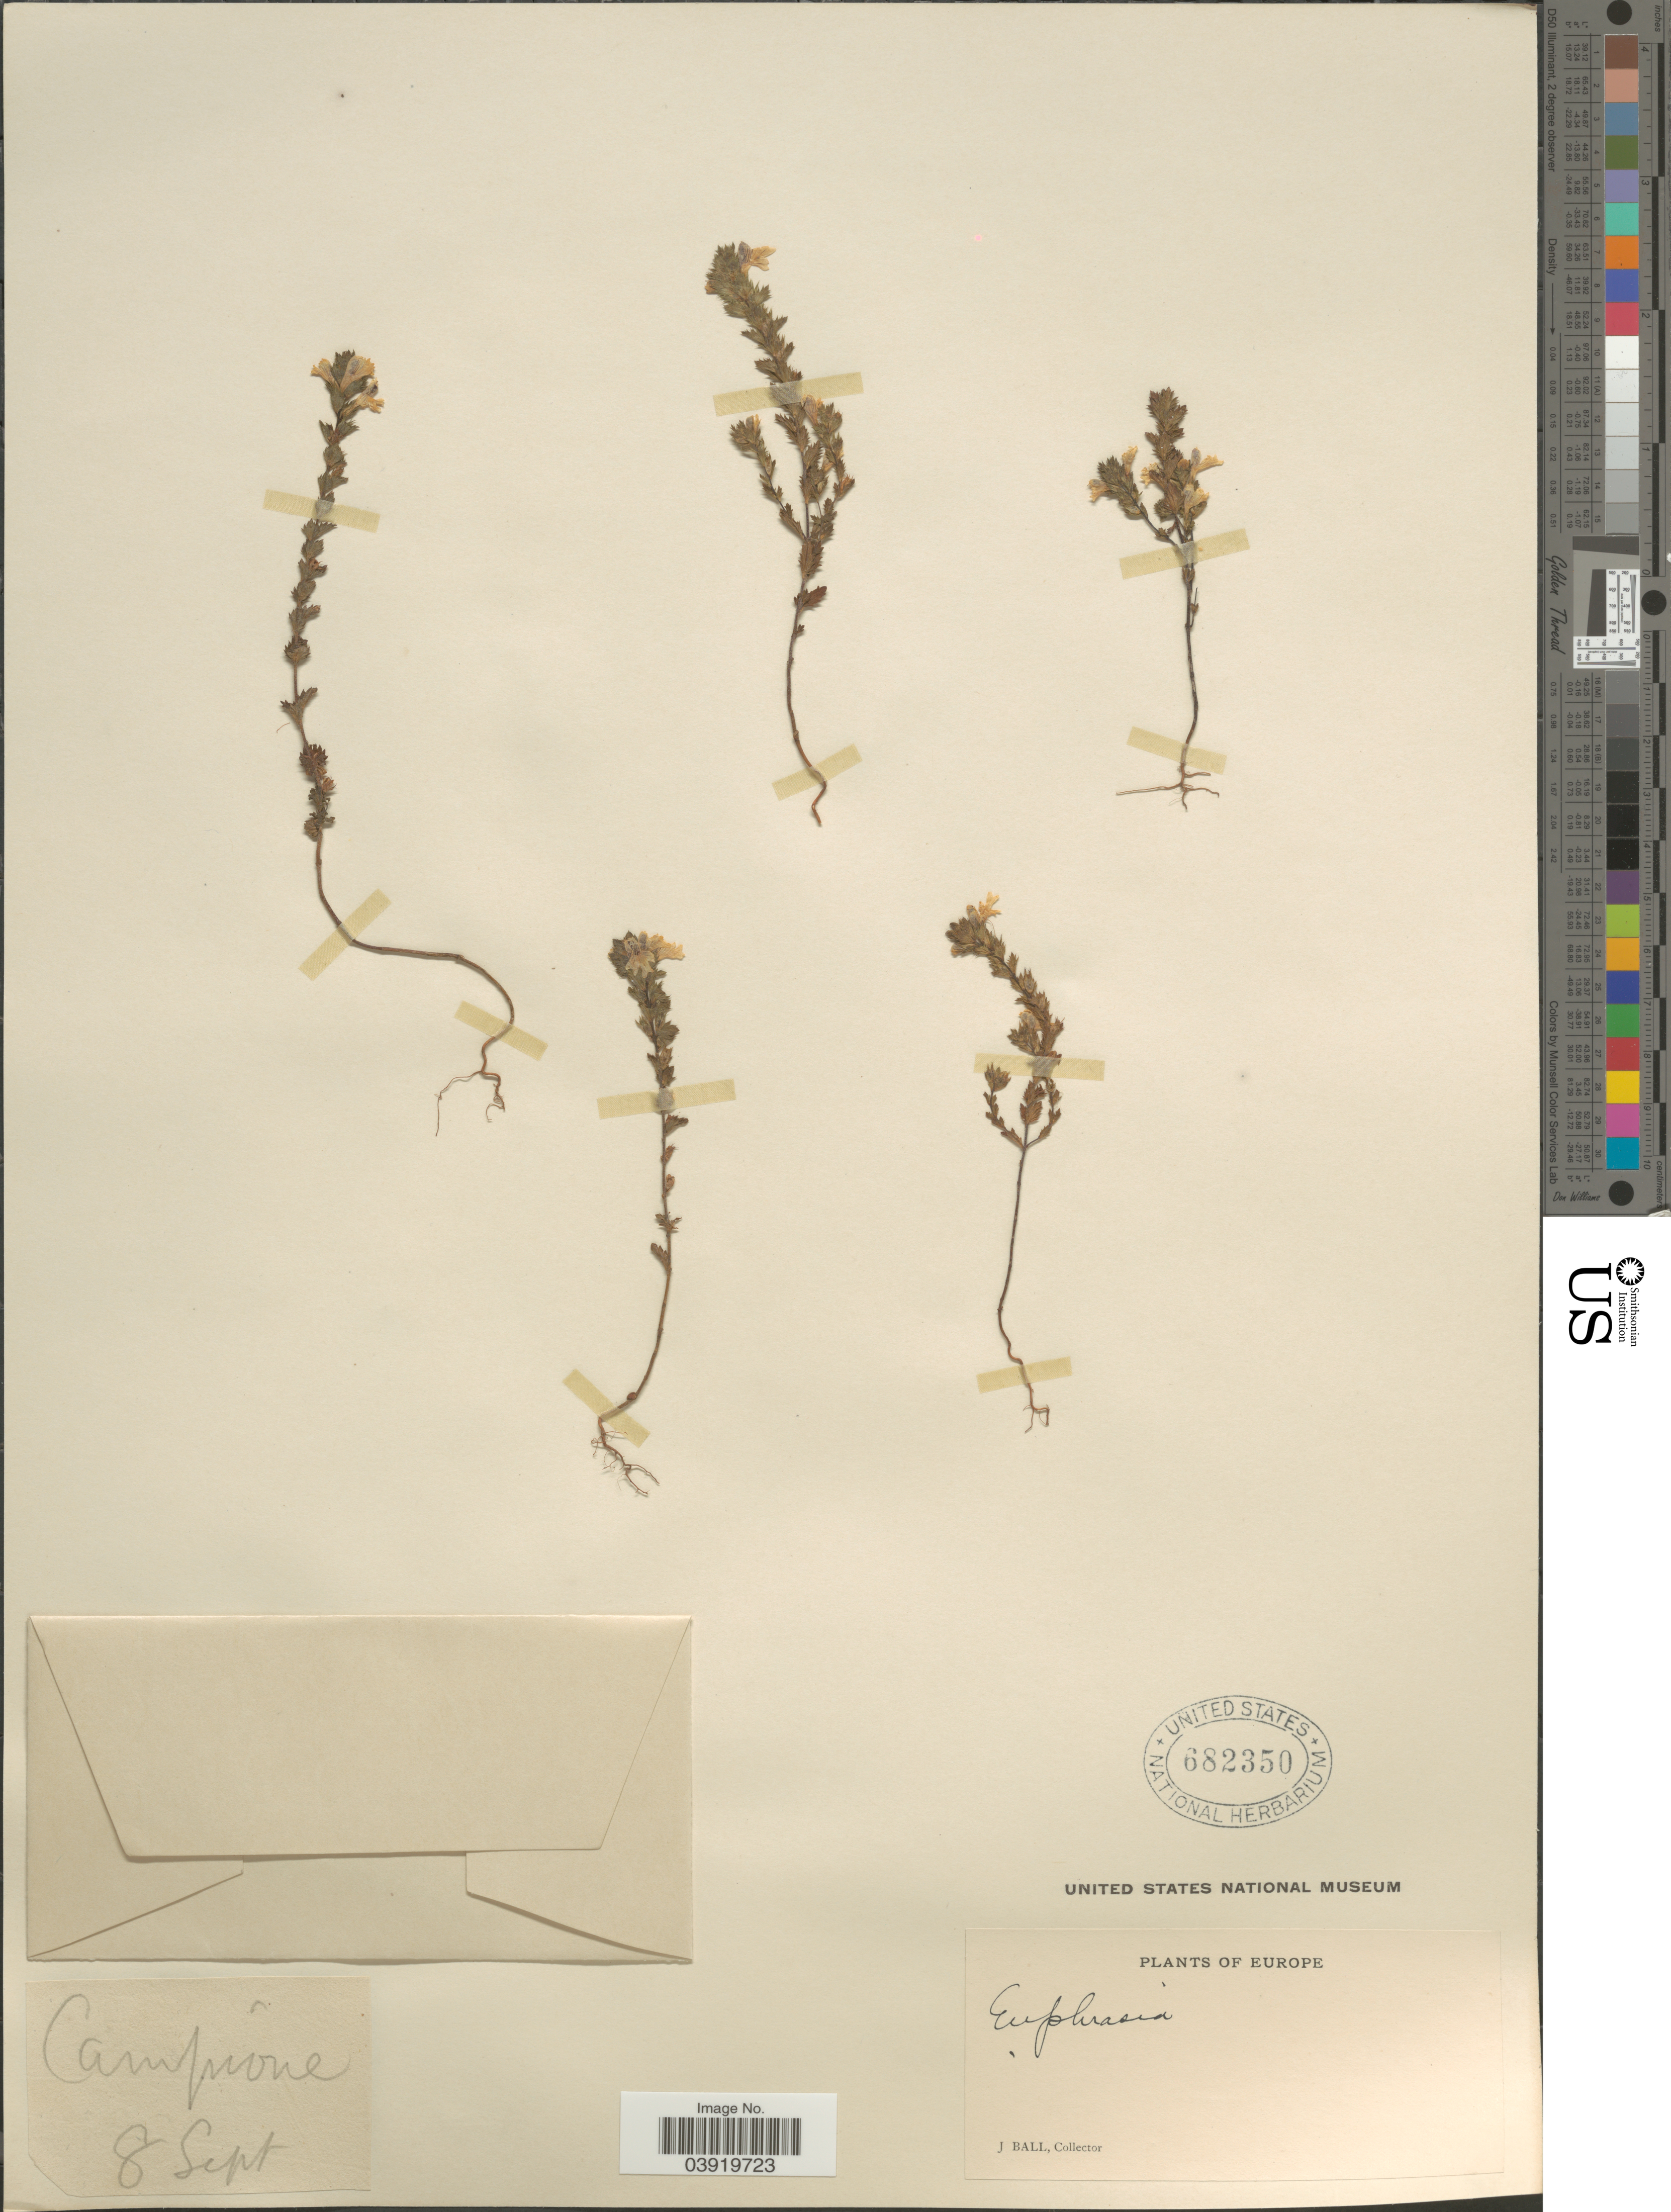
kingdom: Plantae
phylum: Tracheophyta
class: Magnoliopsida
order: Lamiales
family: Orobanchaceae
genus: Euphrasia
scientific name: Euphrasia sp.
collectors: J. Ball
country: Italy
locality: Campione. Europe.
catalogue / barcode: US 682350